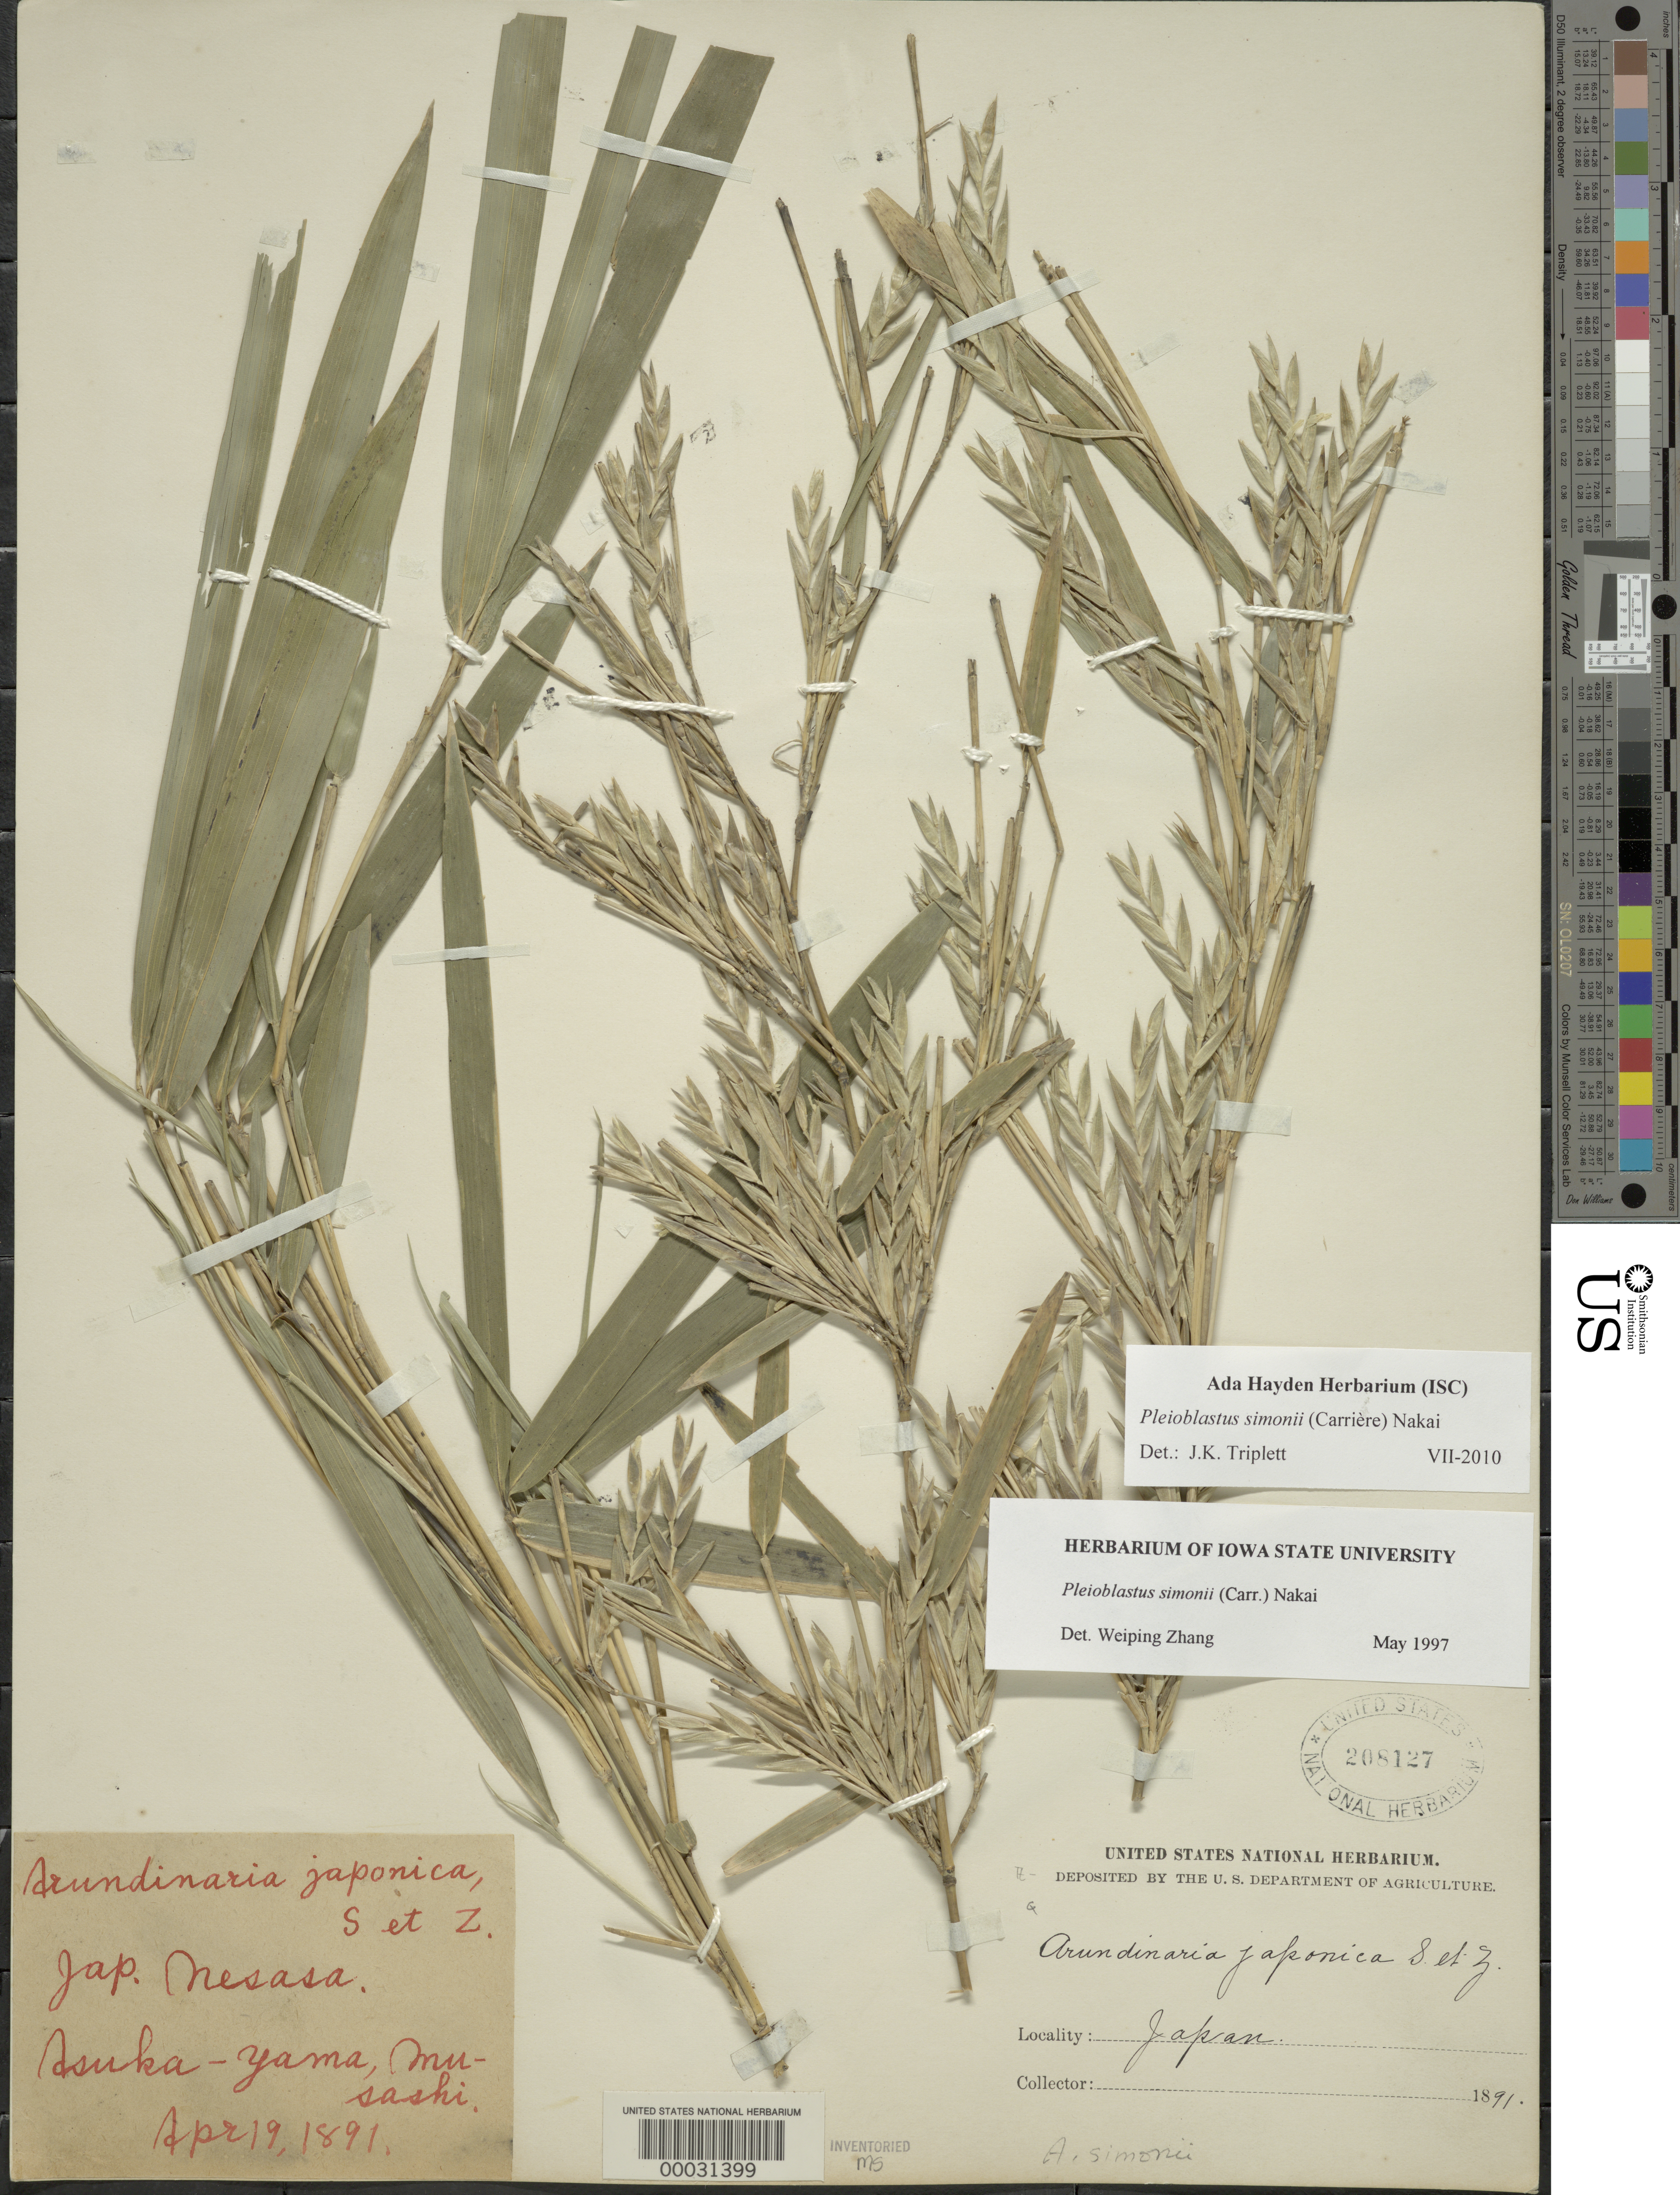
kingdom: Plantae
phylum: Tracheophyta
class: Liliopsida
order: Poales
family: Poaceae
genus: Pleioblastus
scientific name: Pleioblastus simonii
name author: (Carrière) Nakai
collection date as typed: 19 Apr 1891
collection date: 1891-04-19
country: Japan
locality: Asuka-yama, musashi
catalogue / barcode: US 208127